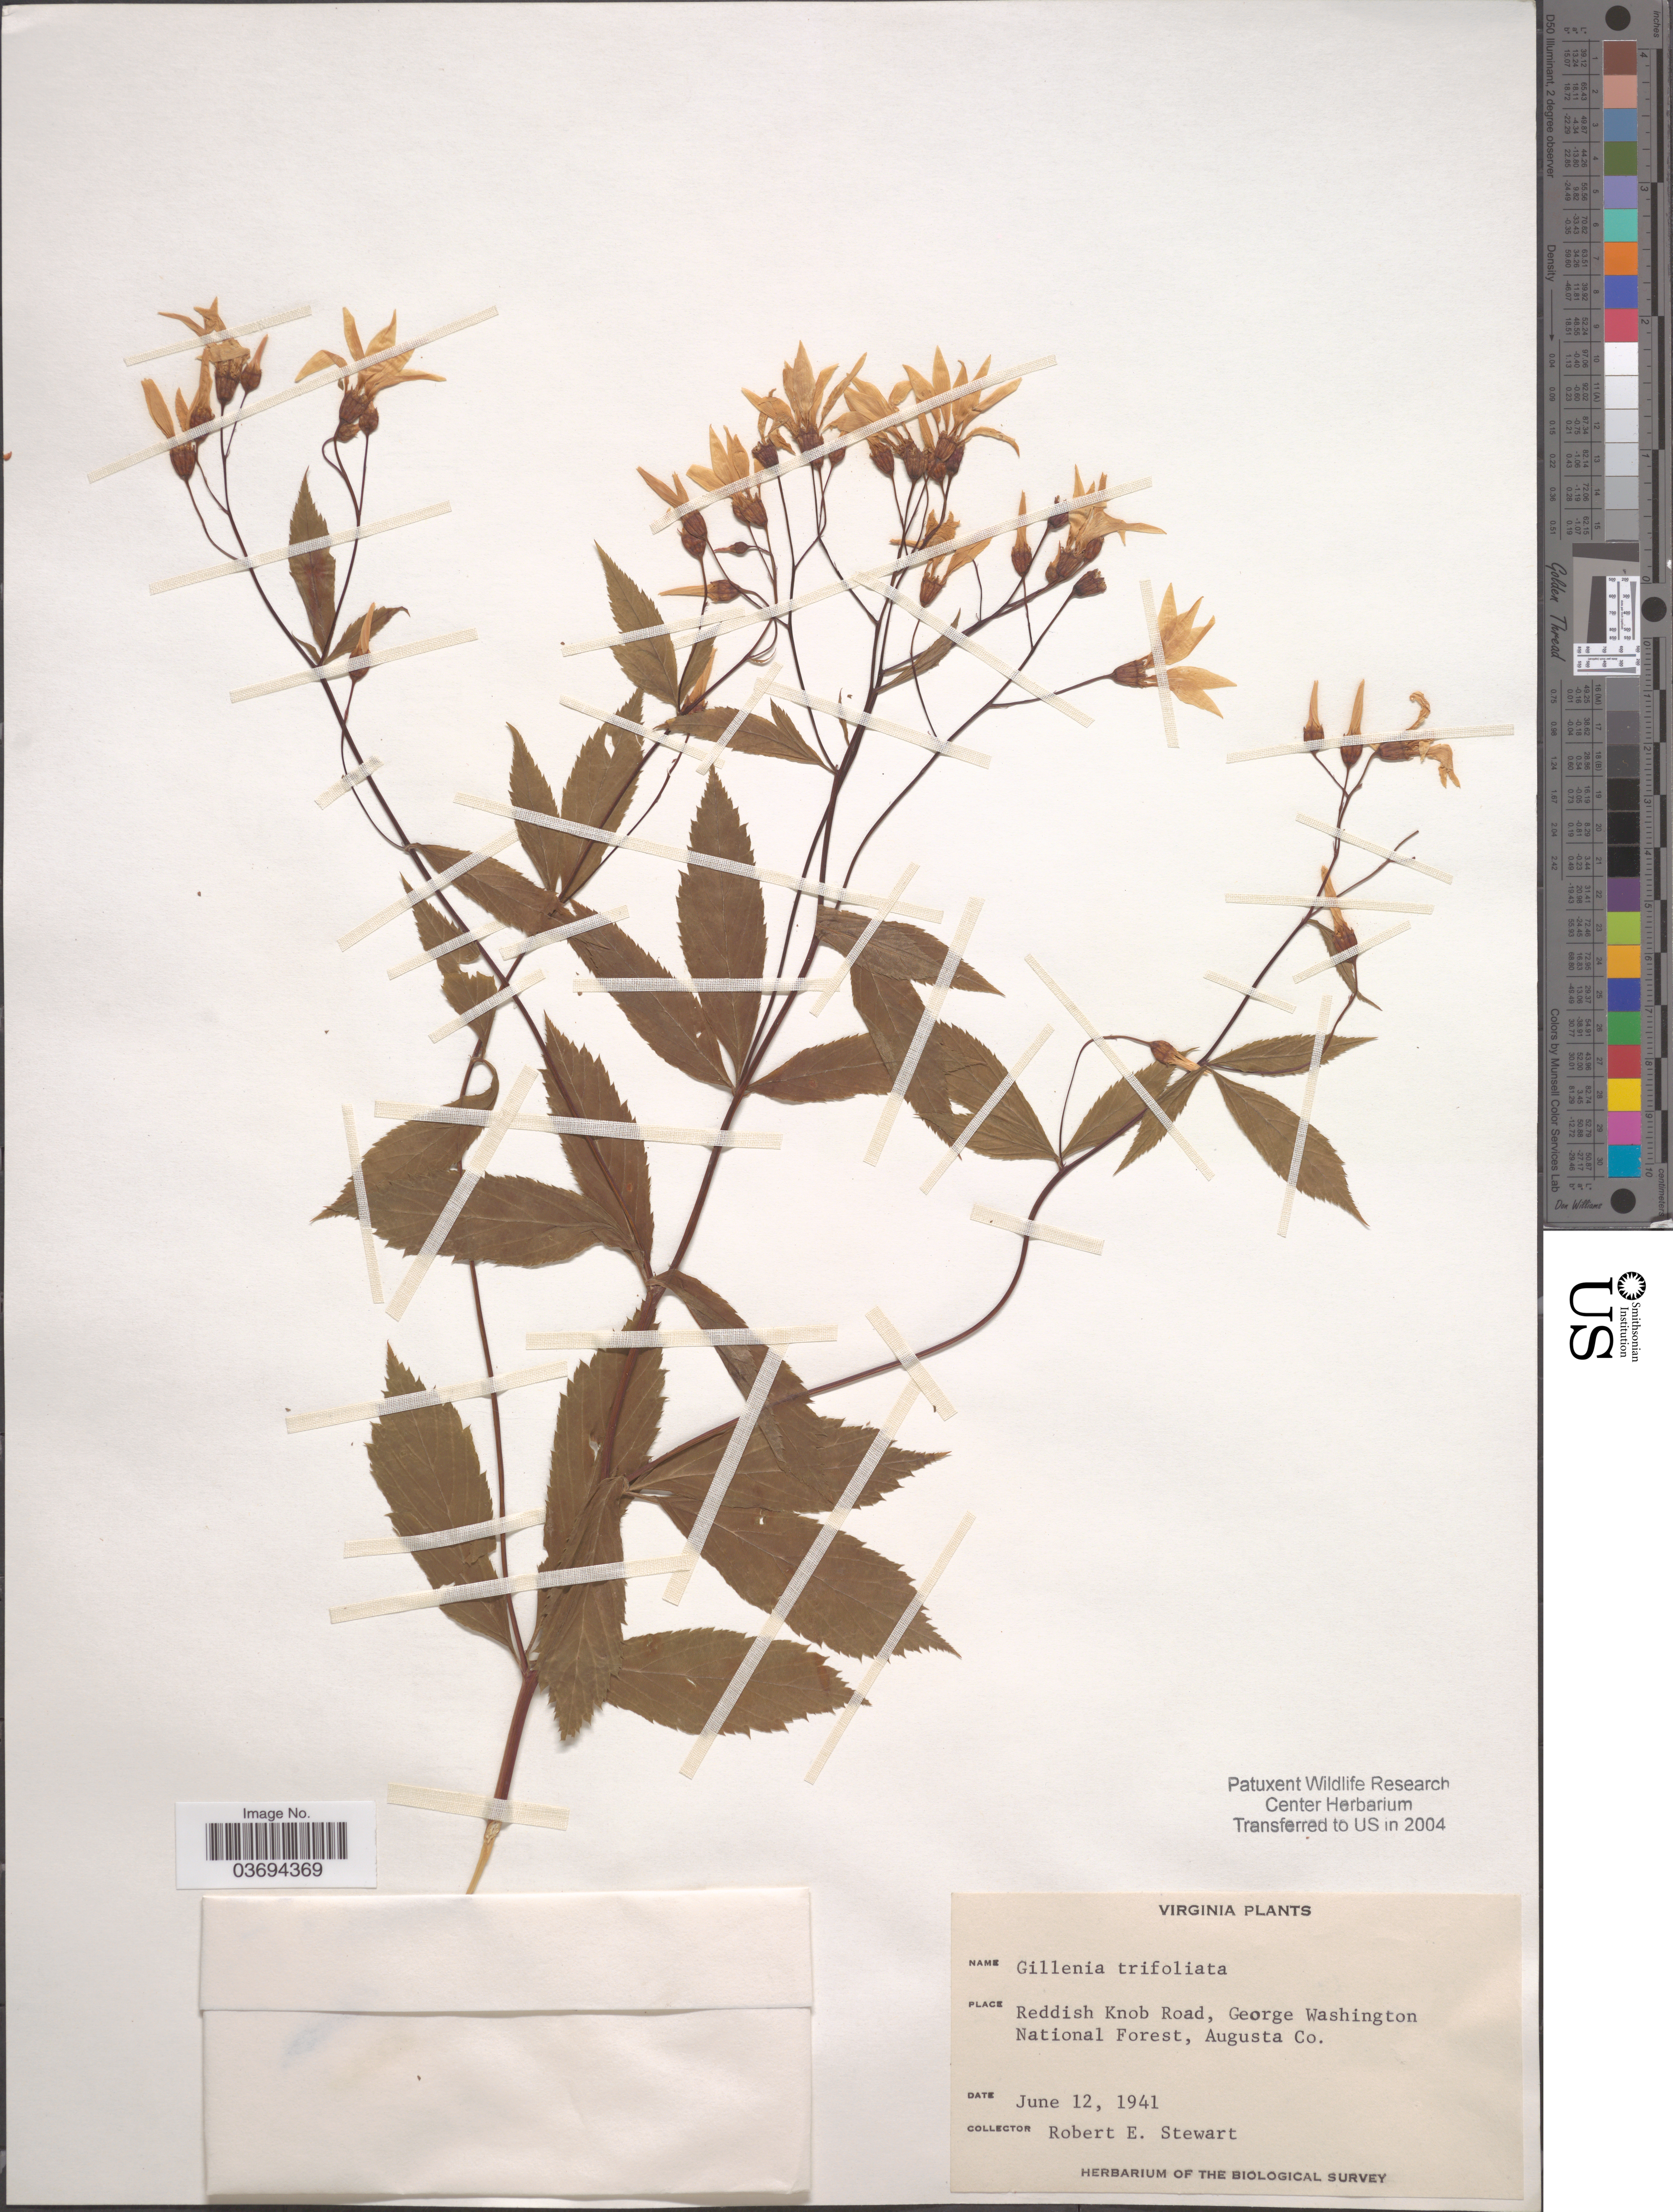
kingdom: Plantae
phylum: Tracheophyta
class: Magnoliopsida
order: Rosales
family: Rosaceae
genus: Gillenia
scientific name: Gillenia trifoliata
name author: (L.) Moench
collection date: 1941-06-12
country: United States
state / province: Virginia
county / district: Augusta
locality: Reddish Knob Road, George Washington National Forest, Augusta Co.